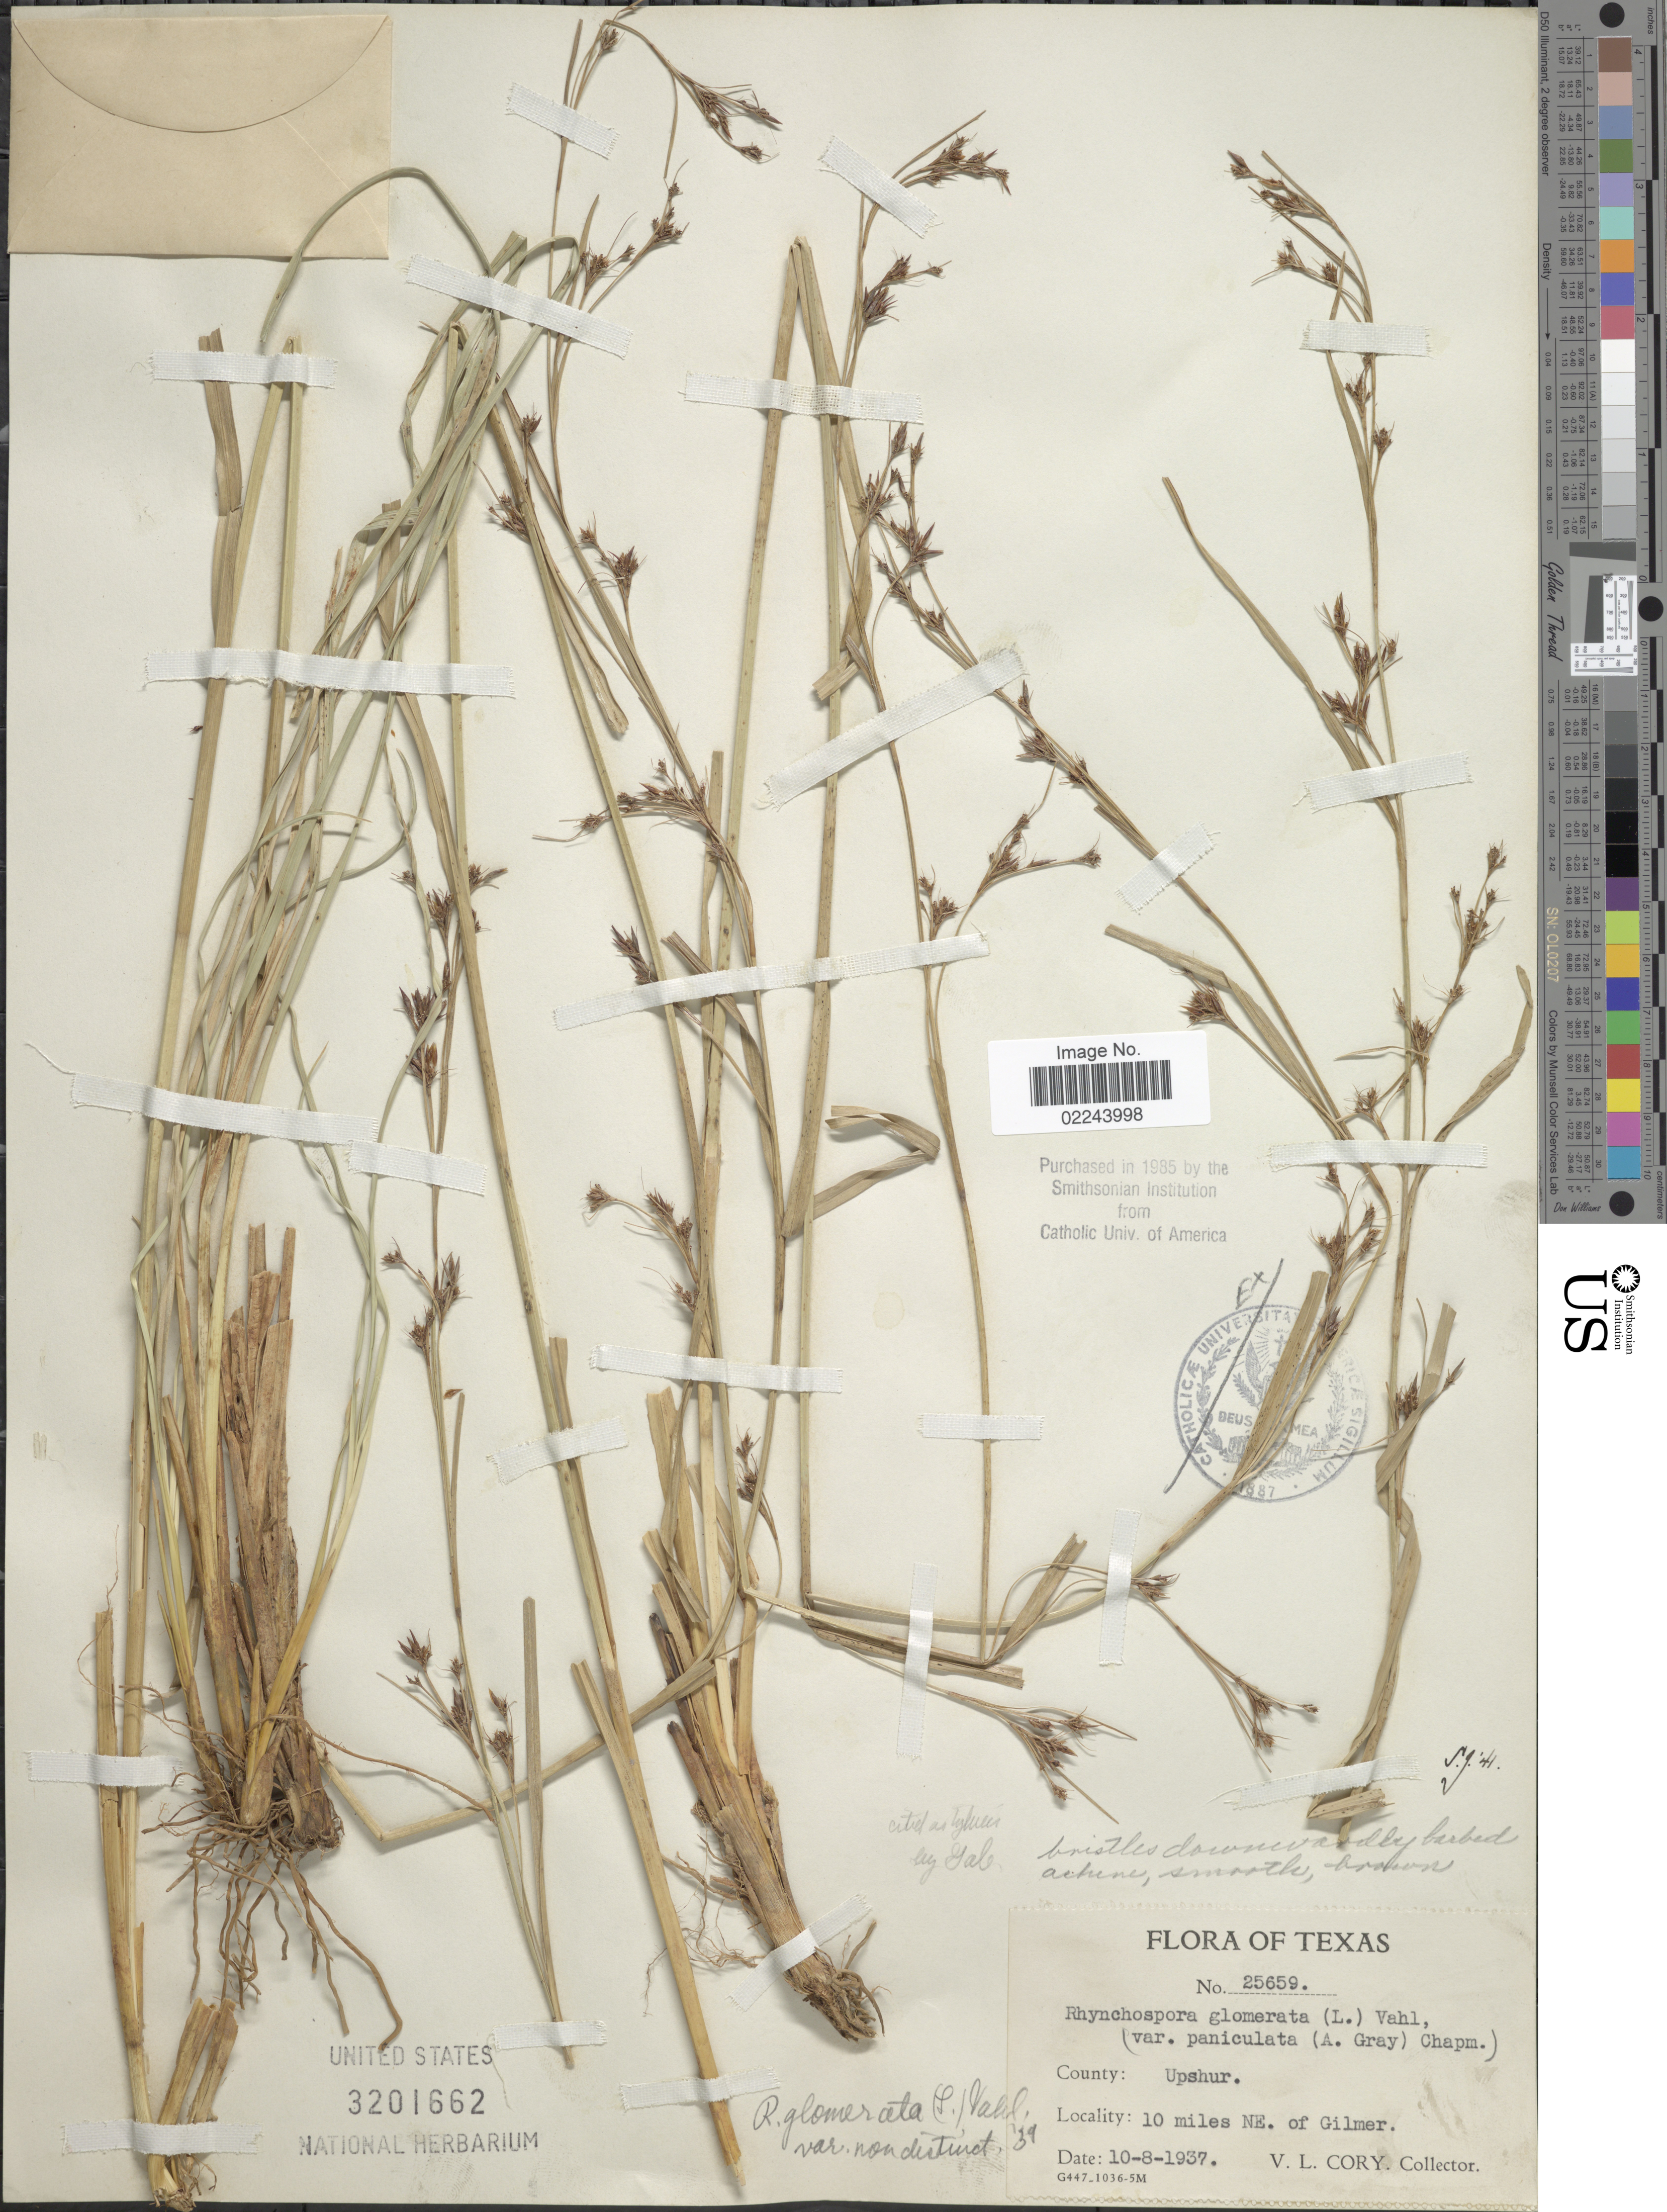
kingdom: Plantae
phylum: Tracheophyta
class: Liliopsida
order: Poales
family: Cyperaceae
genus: Rhynchospora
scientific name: Rhynchospora glomerata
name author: (L.) Vahl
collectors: V. Cory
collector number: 25659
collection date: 1937-10-08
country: United States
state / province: Texas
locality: County Upshur, 10 miles NE of Gilmer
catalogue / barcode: US 3201662